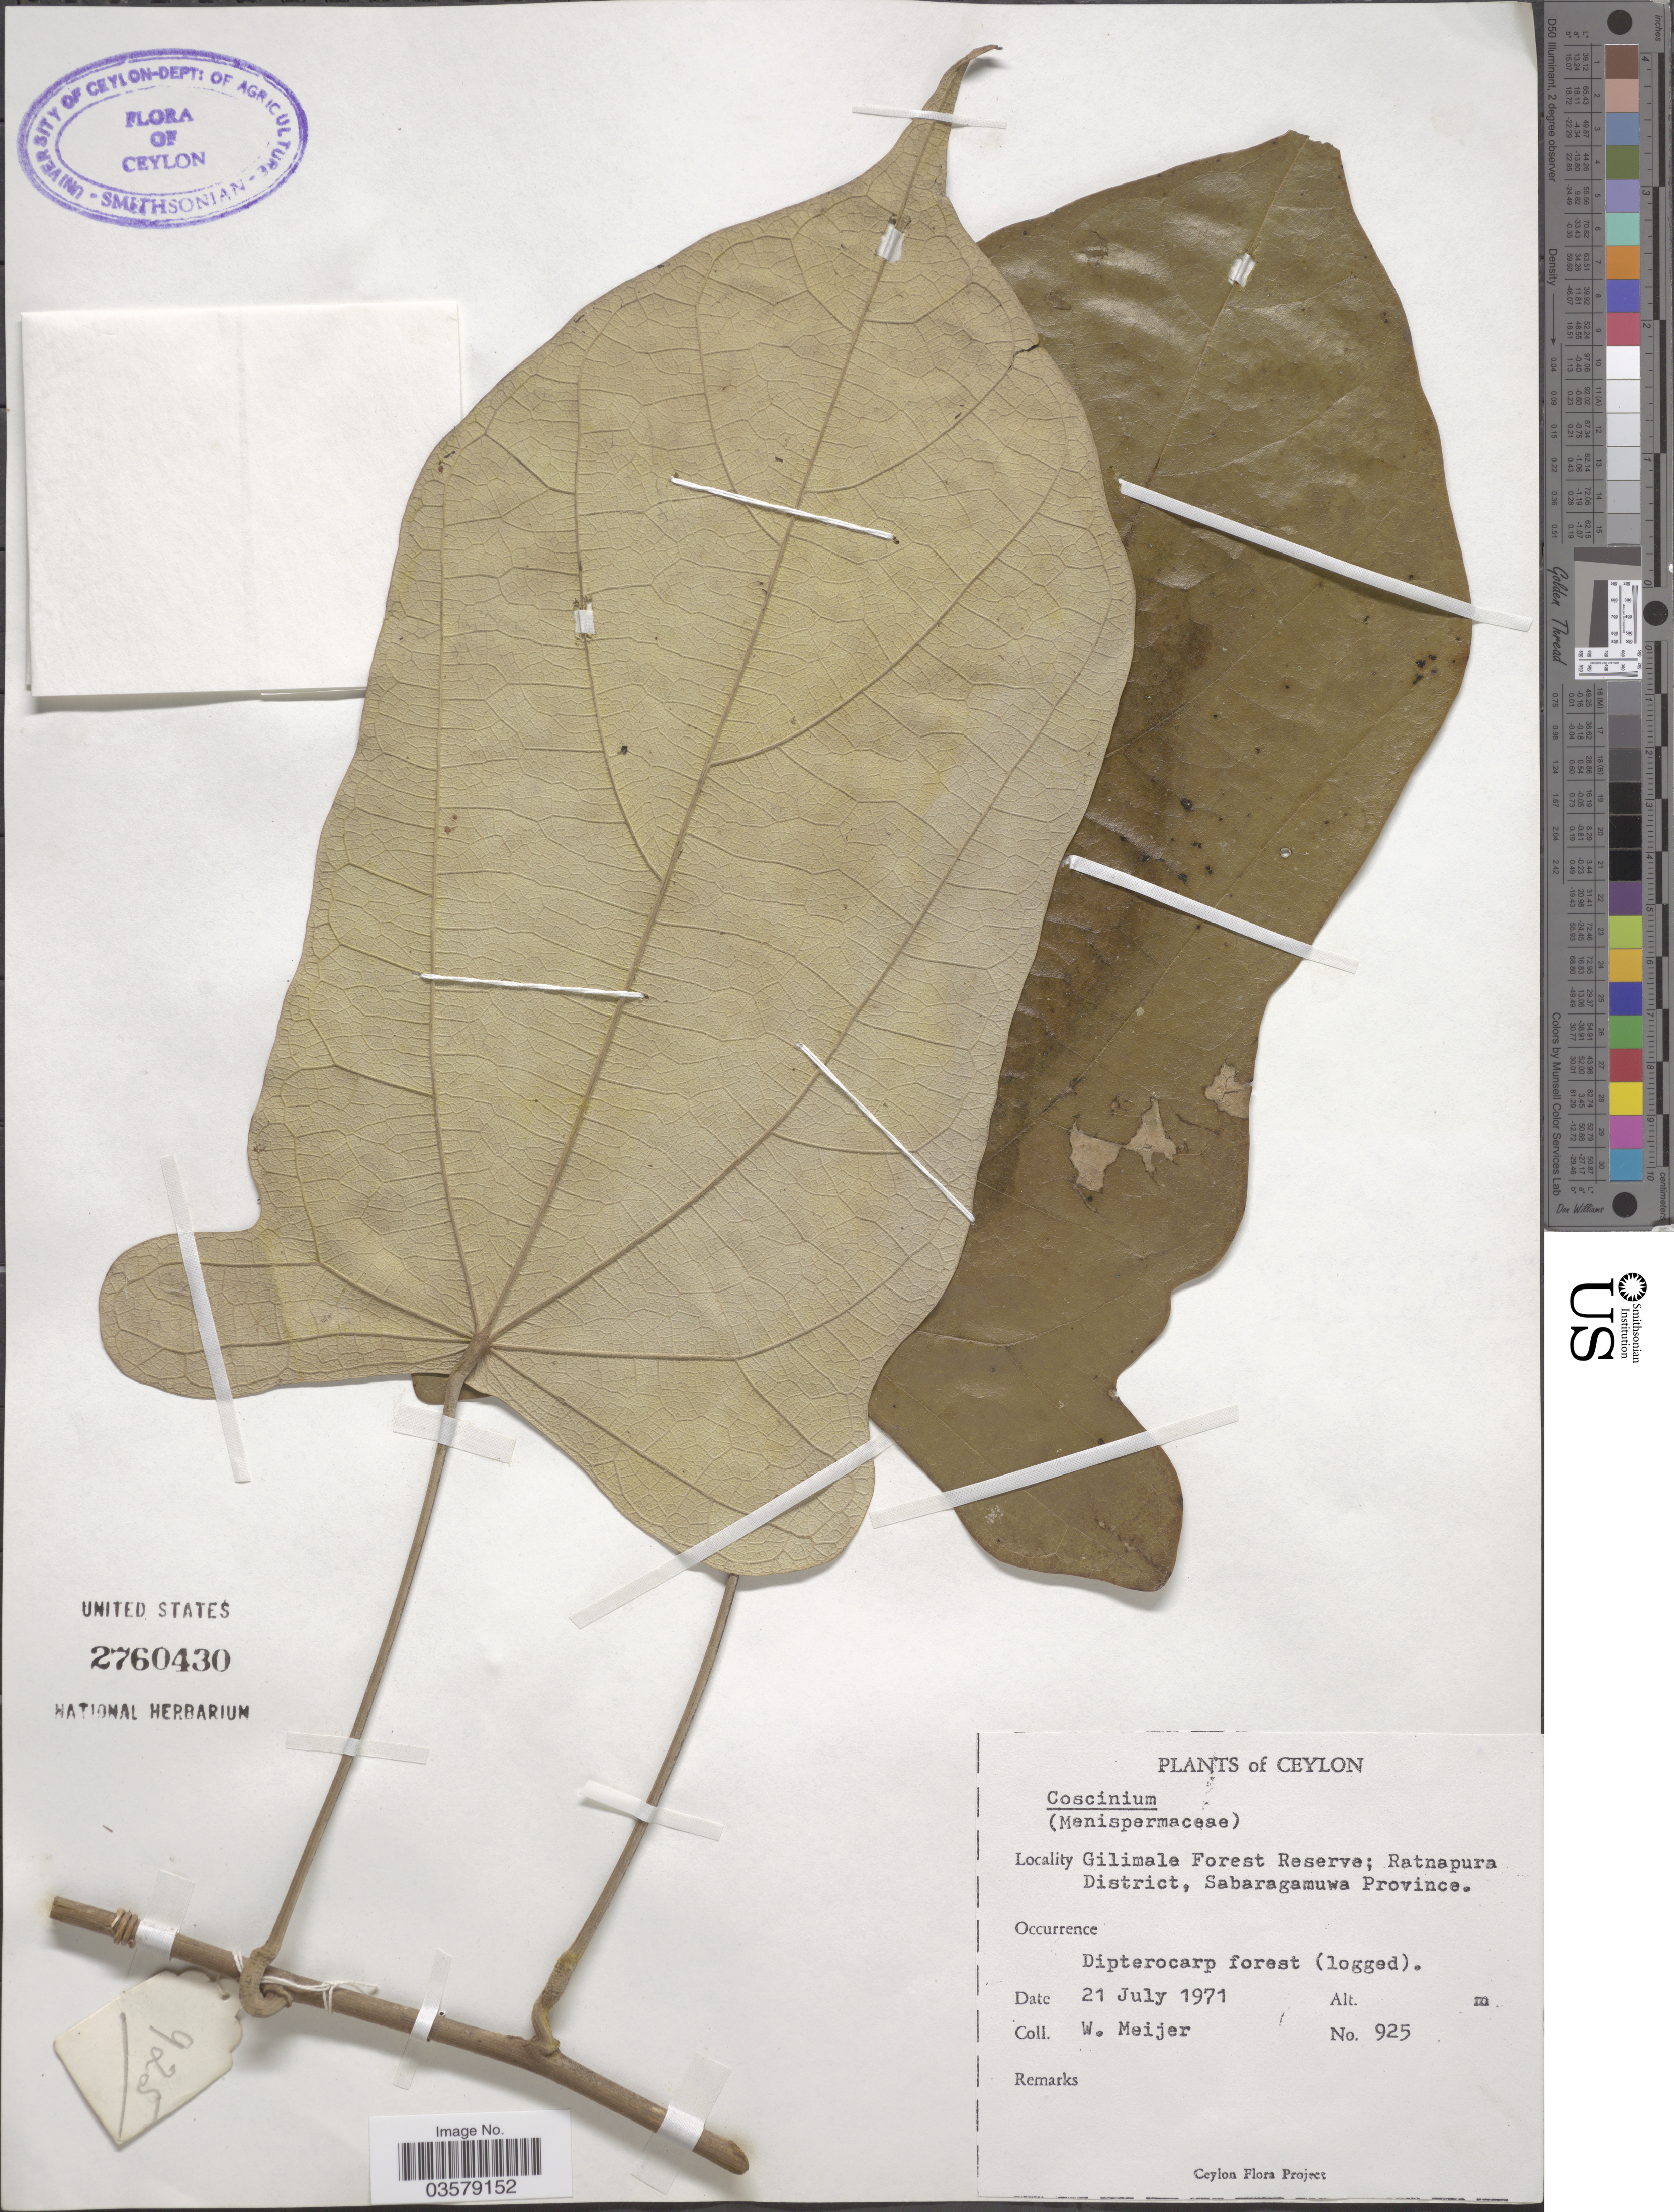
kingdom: Plantae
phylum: Tracheophyta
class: Magnoliopsida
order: Ranunculales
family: Menispermaceae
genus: Coscinium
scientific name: Coscinium sp.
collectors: W. Meijer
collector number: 925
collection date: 1971-07-21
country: Sri Lanka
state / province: Sabaragamuwa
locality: Ceylon. Gilimale Forest Reserve; Ratnapura District, Sabaragamuwa Province.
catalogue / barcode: US 2760430